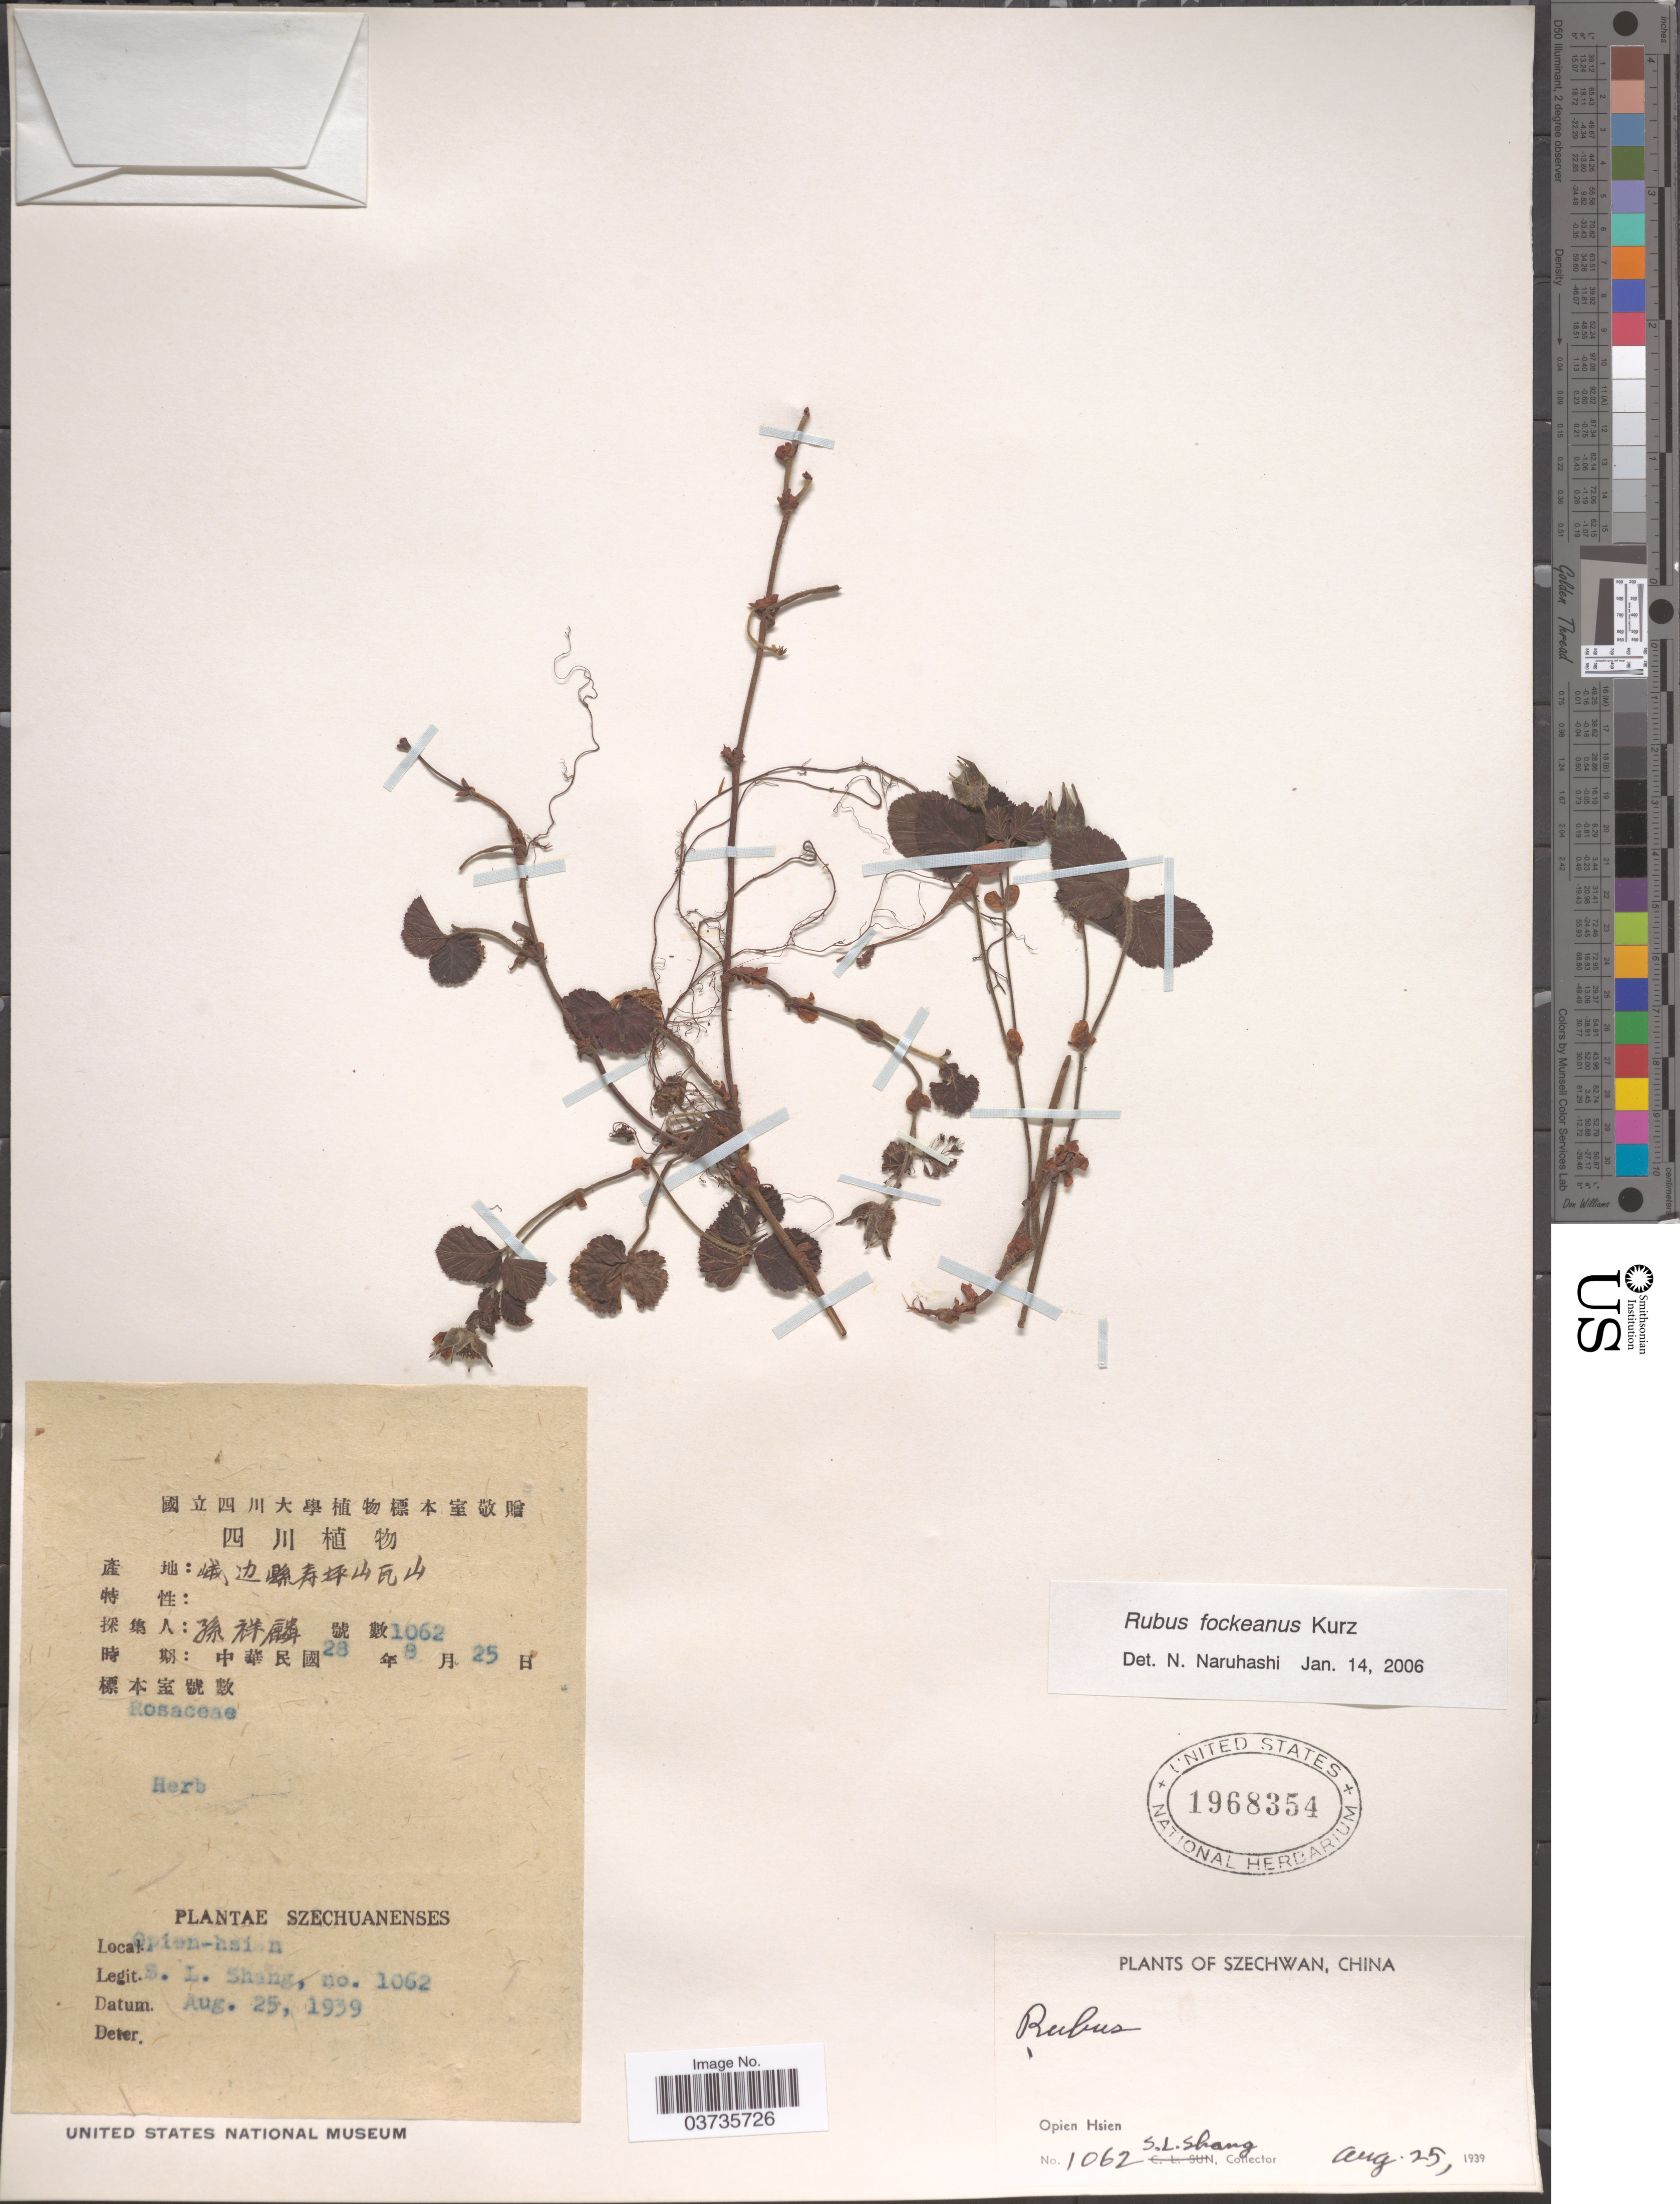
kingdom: Plantae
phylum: Tracheophyta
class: Magnoliopsida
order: Rosales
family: Rosaceae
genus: Rubus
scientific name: Rubus fockeanus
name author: Kurz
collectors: S. Shang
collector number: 1062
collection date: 1939-08-25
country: China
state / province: Sichuan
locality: Szechwan, Opien Hsien.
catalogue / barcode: US 1968354